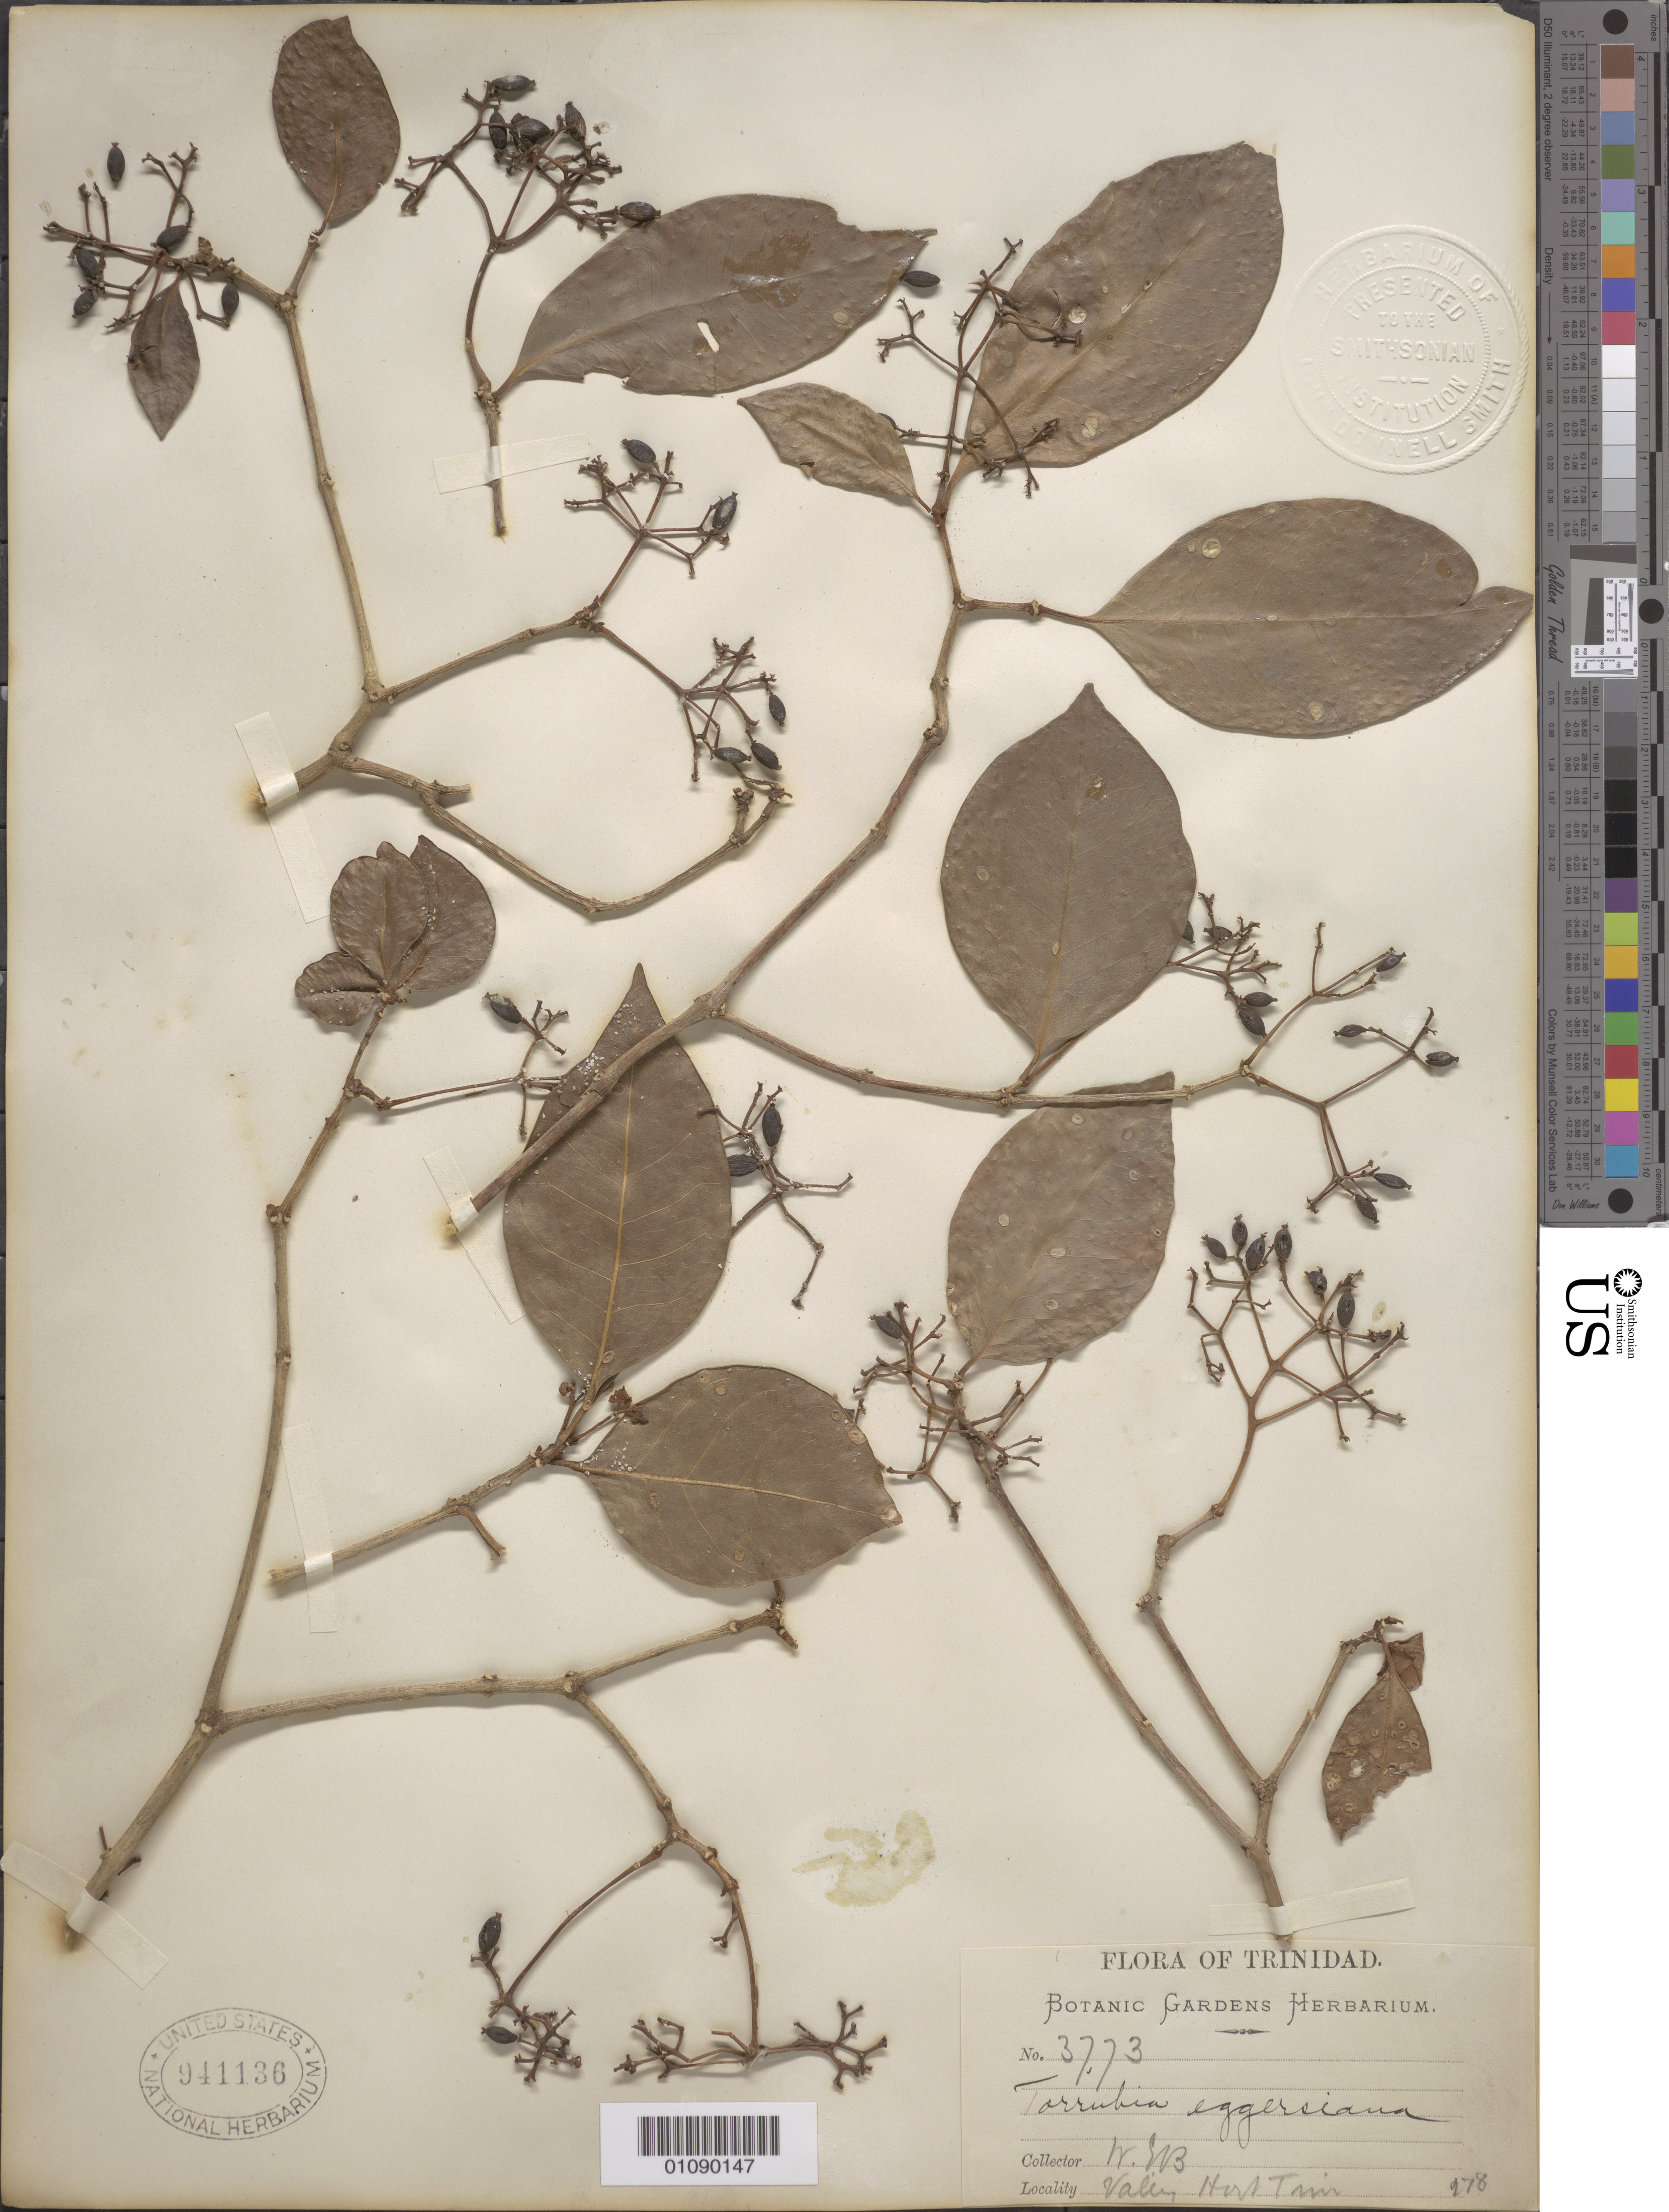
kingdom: Plantae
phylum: Tracheophyta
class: Magnoliopsida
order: Caryophyllales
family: Nyctaginaceae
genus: Guapira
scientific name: Guapira cuspidata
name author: (Heimerl) Lundell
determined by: Strong, Mark T., (BOT), Smithsonian Institution - National Museum of Natural History (UNITED STATES)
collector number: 3773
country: Trinidad and Tobago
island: Trinidad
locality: Valley harttain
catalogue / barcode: US 941136